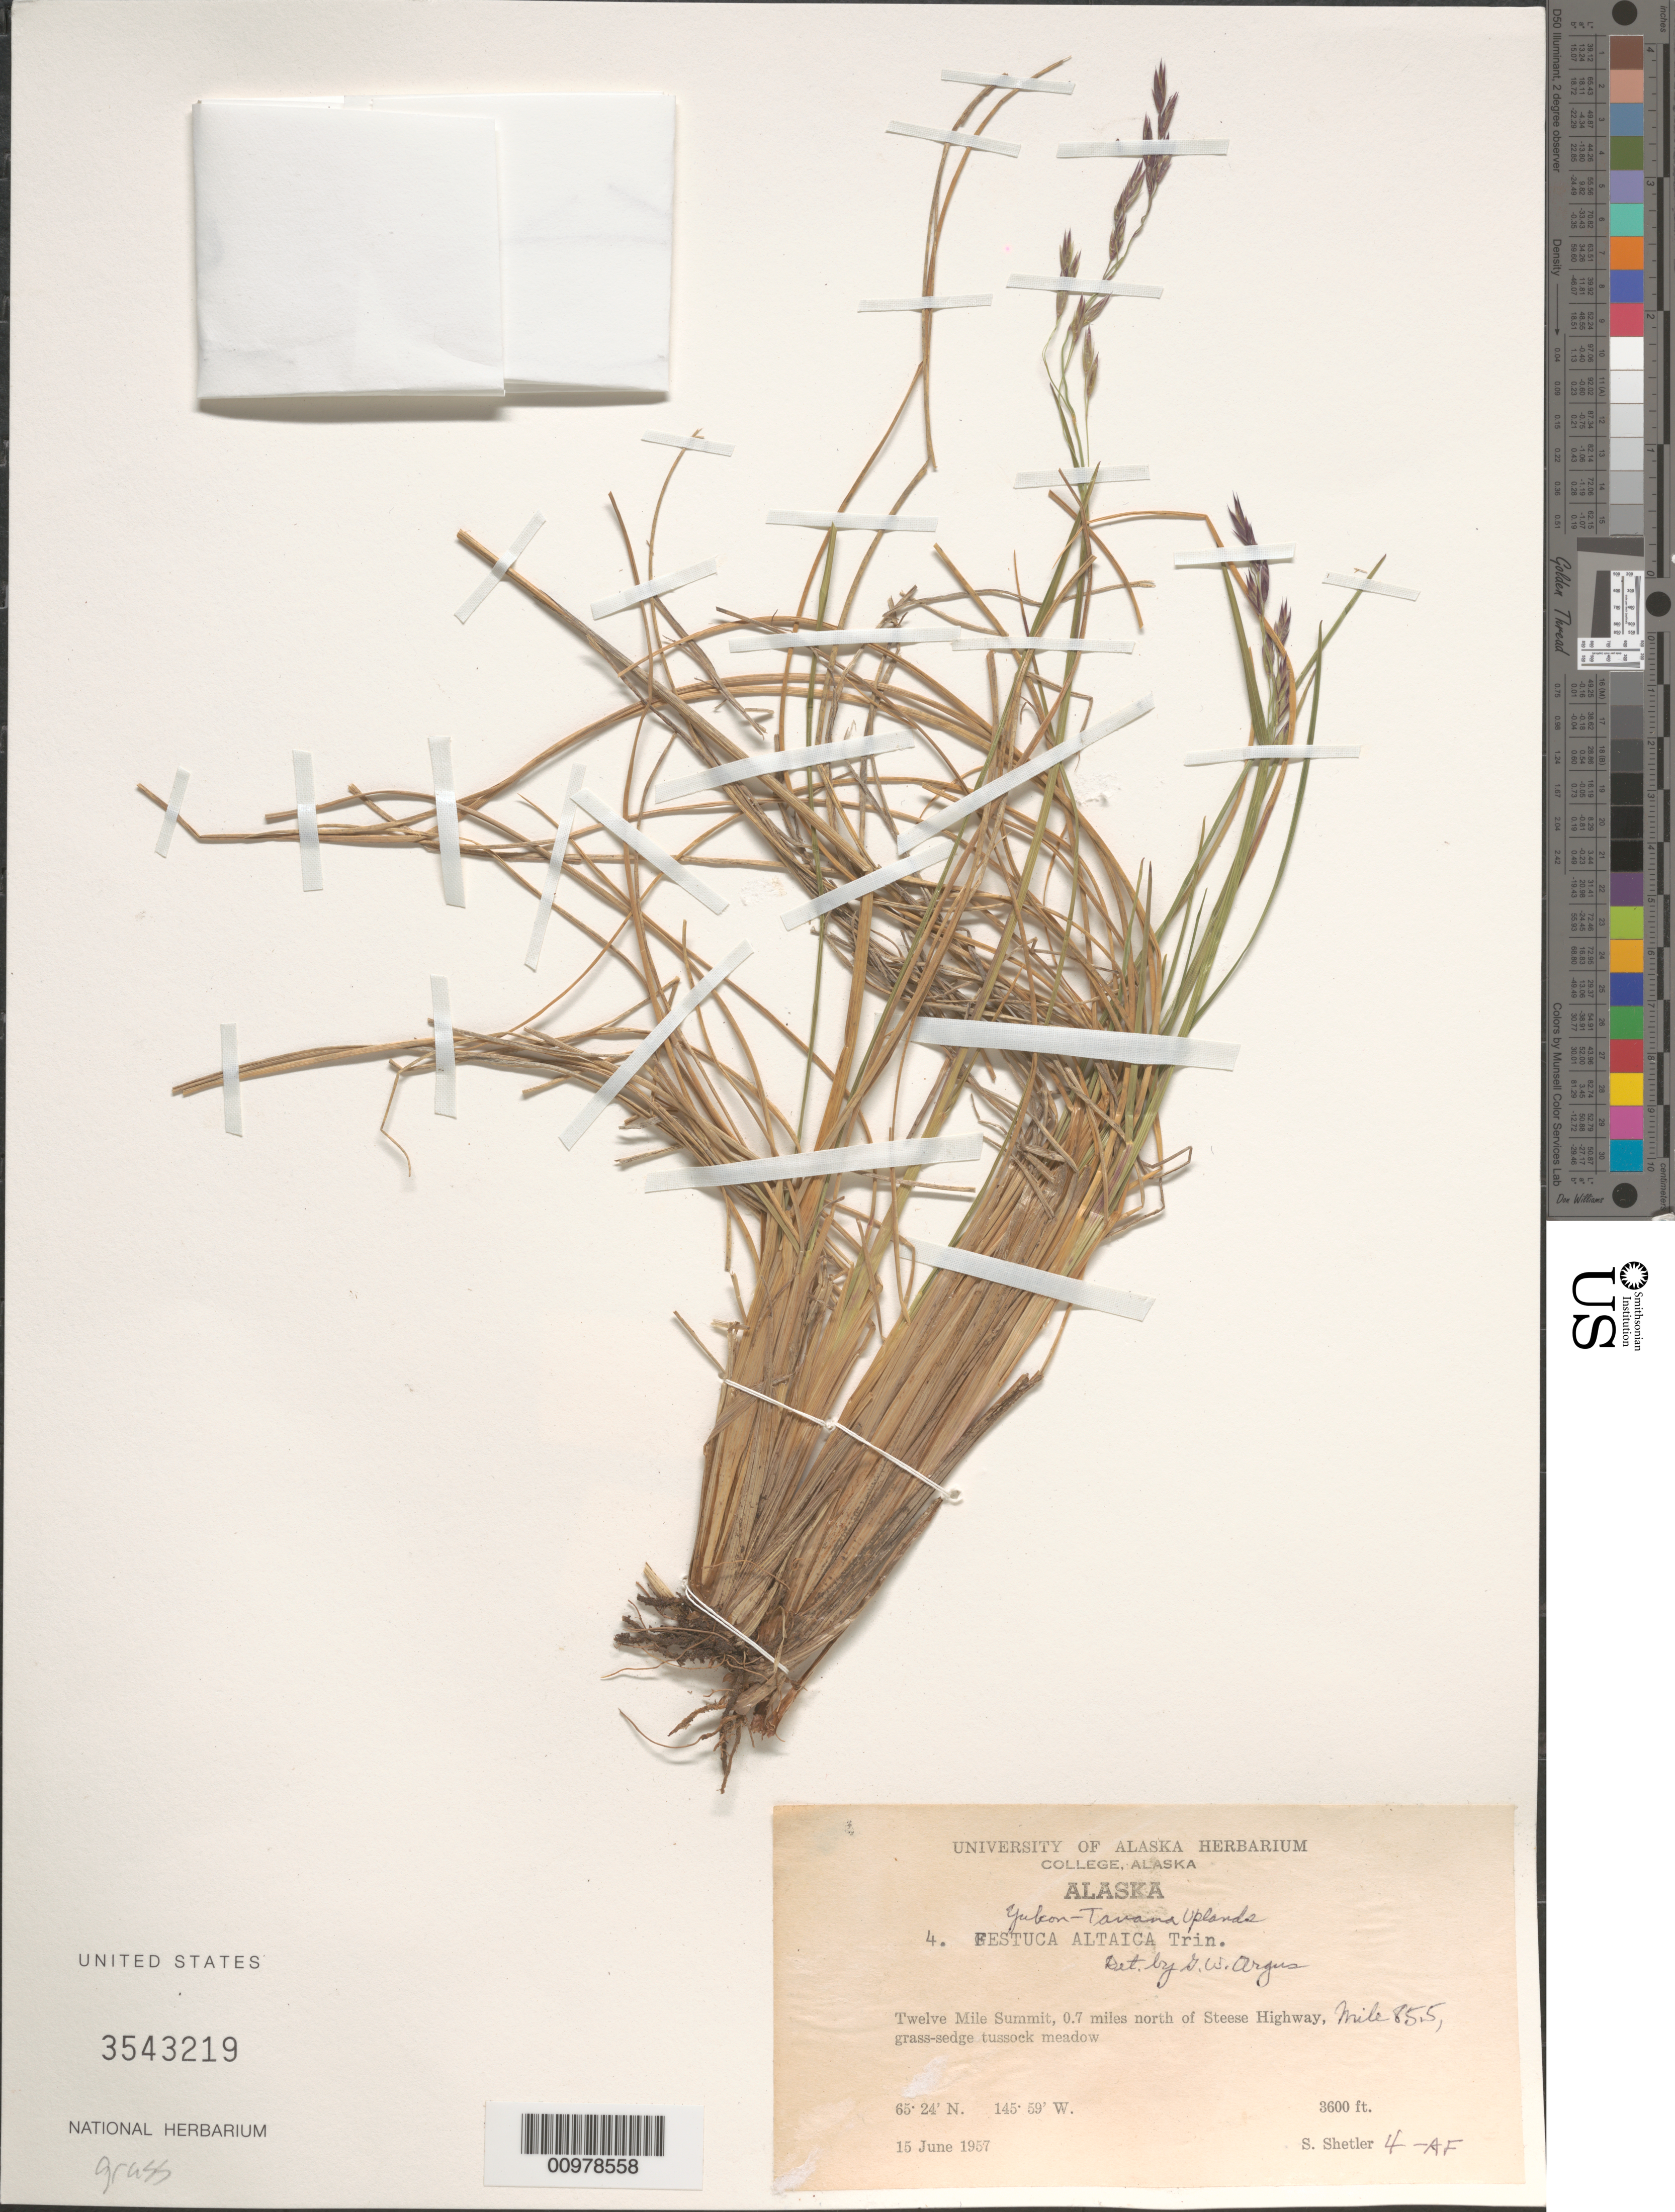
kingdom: Plantae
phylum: Tracheophyta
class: Liliopsida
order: Poales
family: Poaceae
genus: Festuca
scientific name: Festuca altaica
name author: Trin.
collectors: S. Shetler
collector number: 4-AF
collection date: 1957-06-15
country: United States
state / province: Alaska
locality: Yukon-Tanana Uplands. Twelve Mile Summit, 0.7 miles north of Steese Highway, Mile 85.5.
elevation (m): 1097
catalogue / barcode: US 3543219